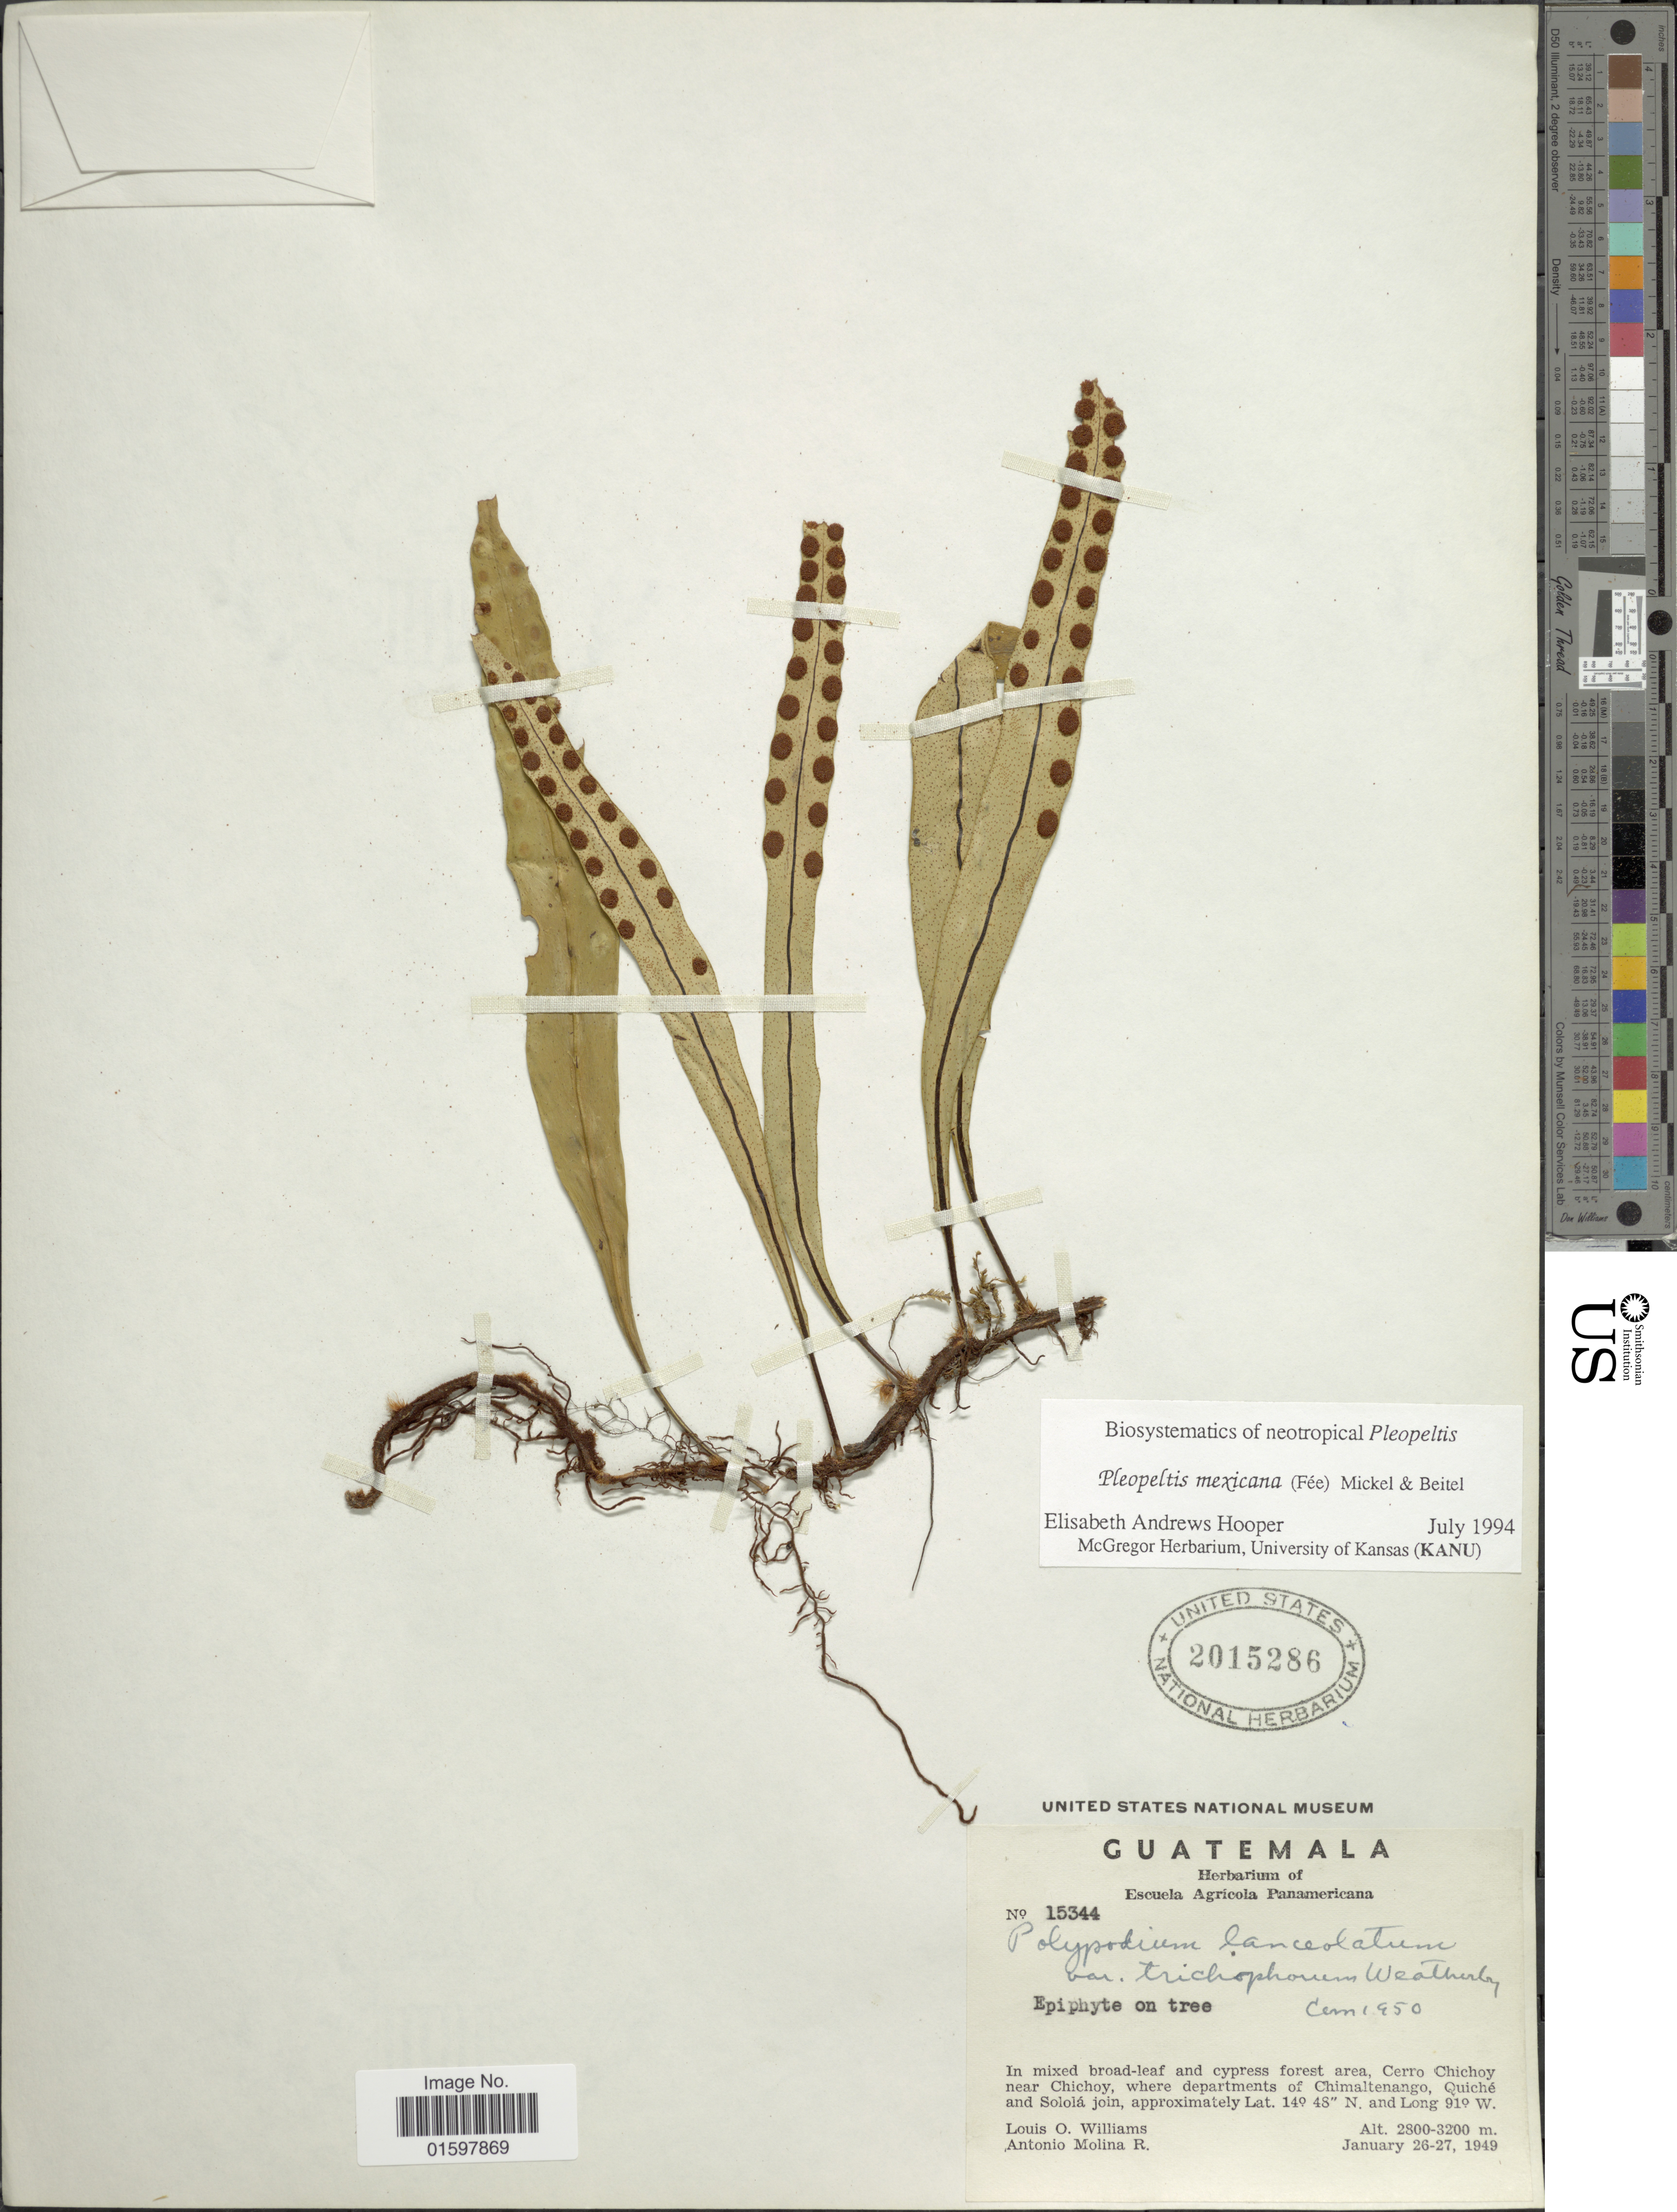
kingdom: Plantae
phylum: Tracheophyta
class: Polypodiopsida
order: Polypodiales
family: Polypodiaceae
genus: Pleopeltis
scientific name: Pleopeltis mexicana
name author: (Fée) Mickel & Beitel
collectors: L. O. Williams & A. Molina R.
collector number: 15344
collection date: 1949-01-26/1949-01-27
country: Guatemala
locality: In mixed broad-leaf and cypress forest area, Cerro Chicoy near Chicoym where departments of Chimaltenango, Quiché and Sololá join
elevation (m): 2800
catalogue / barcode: US 2015286